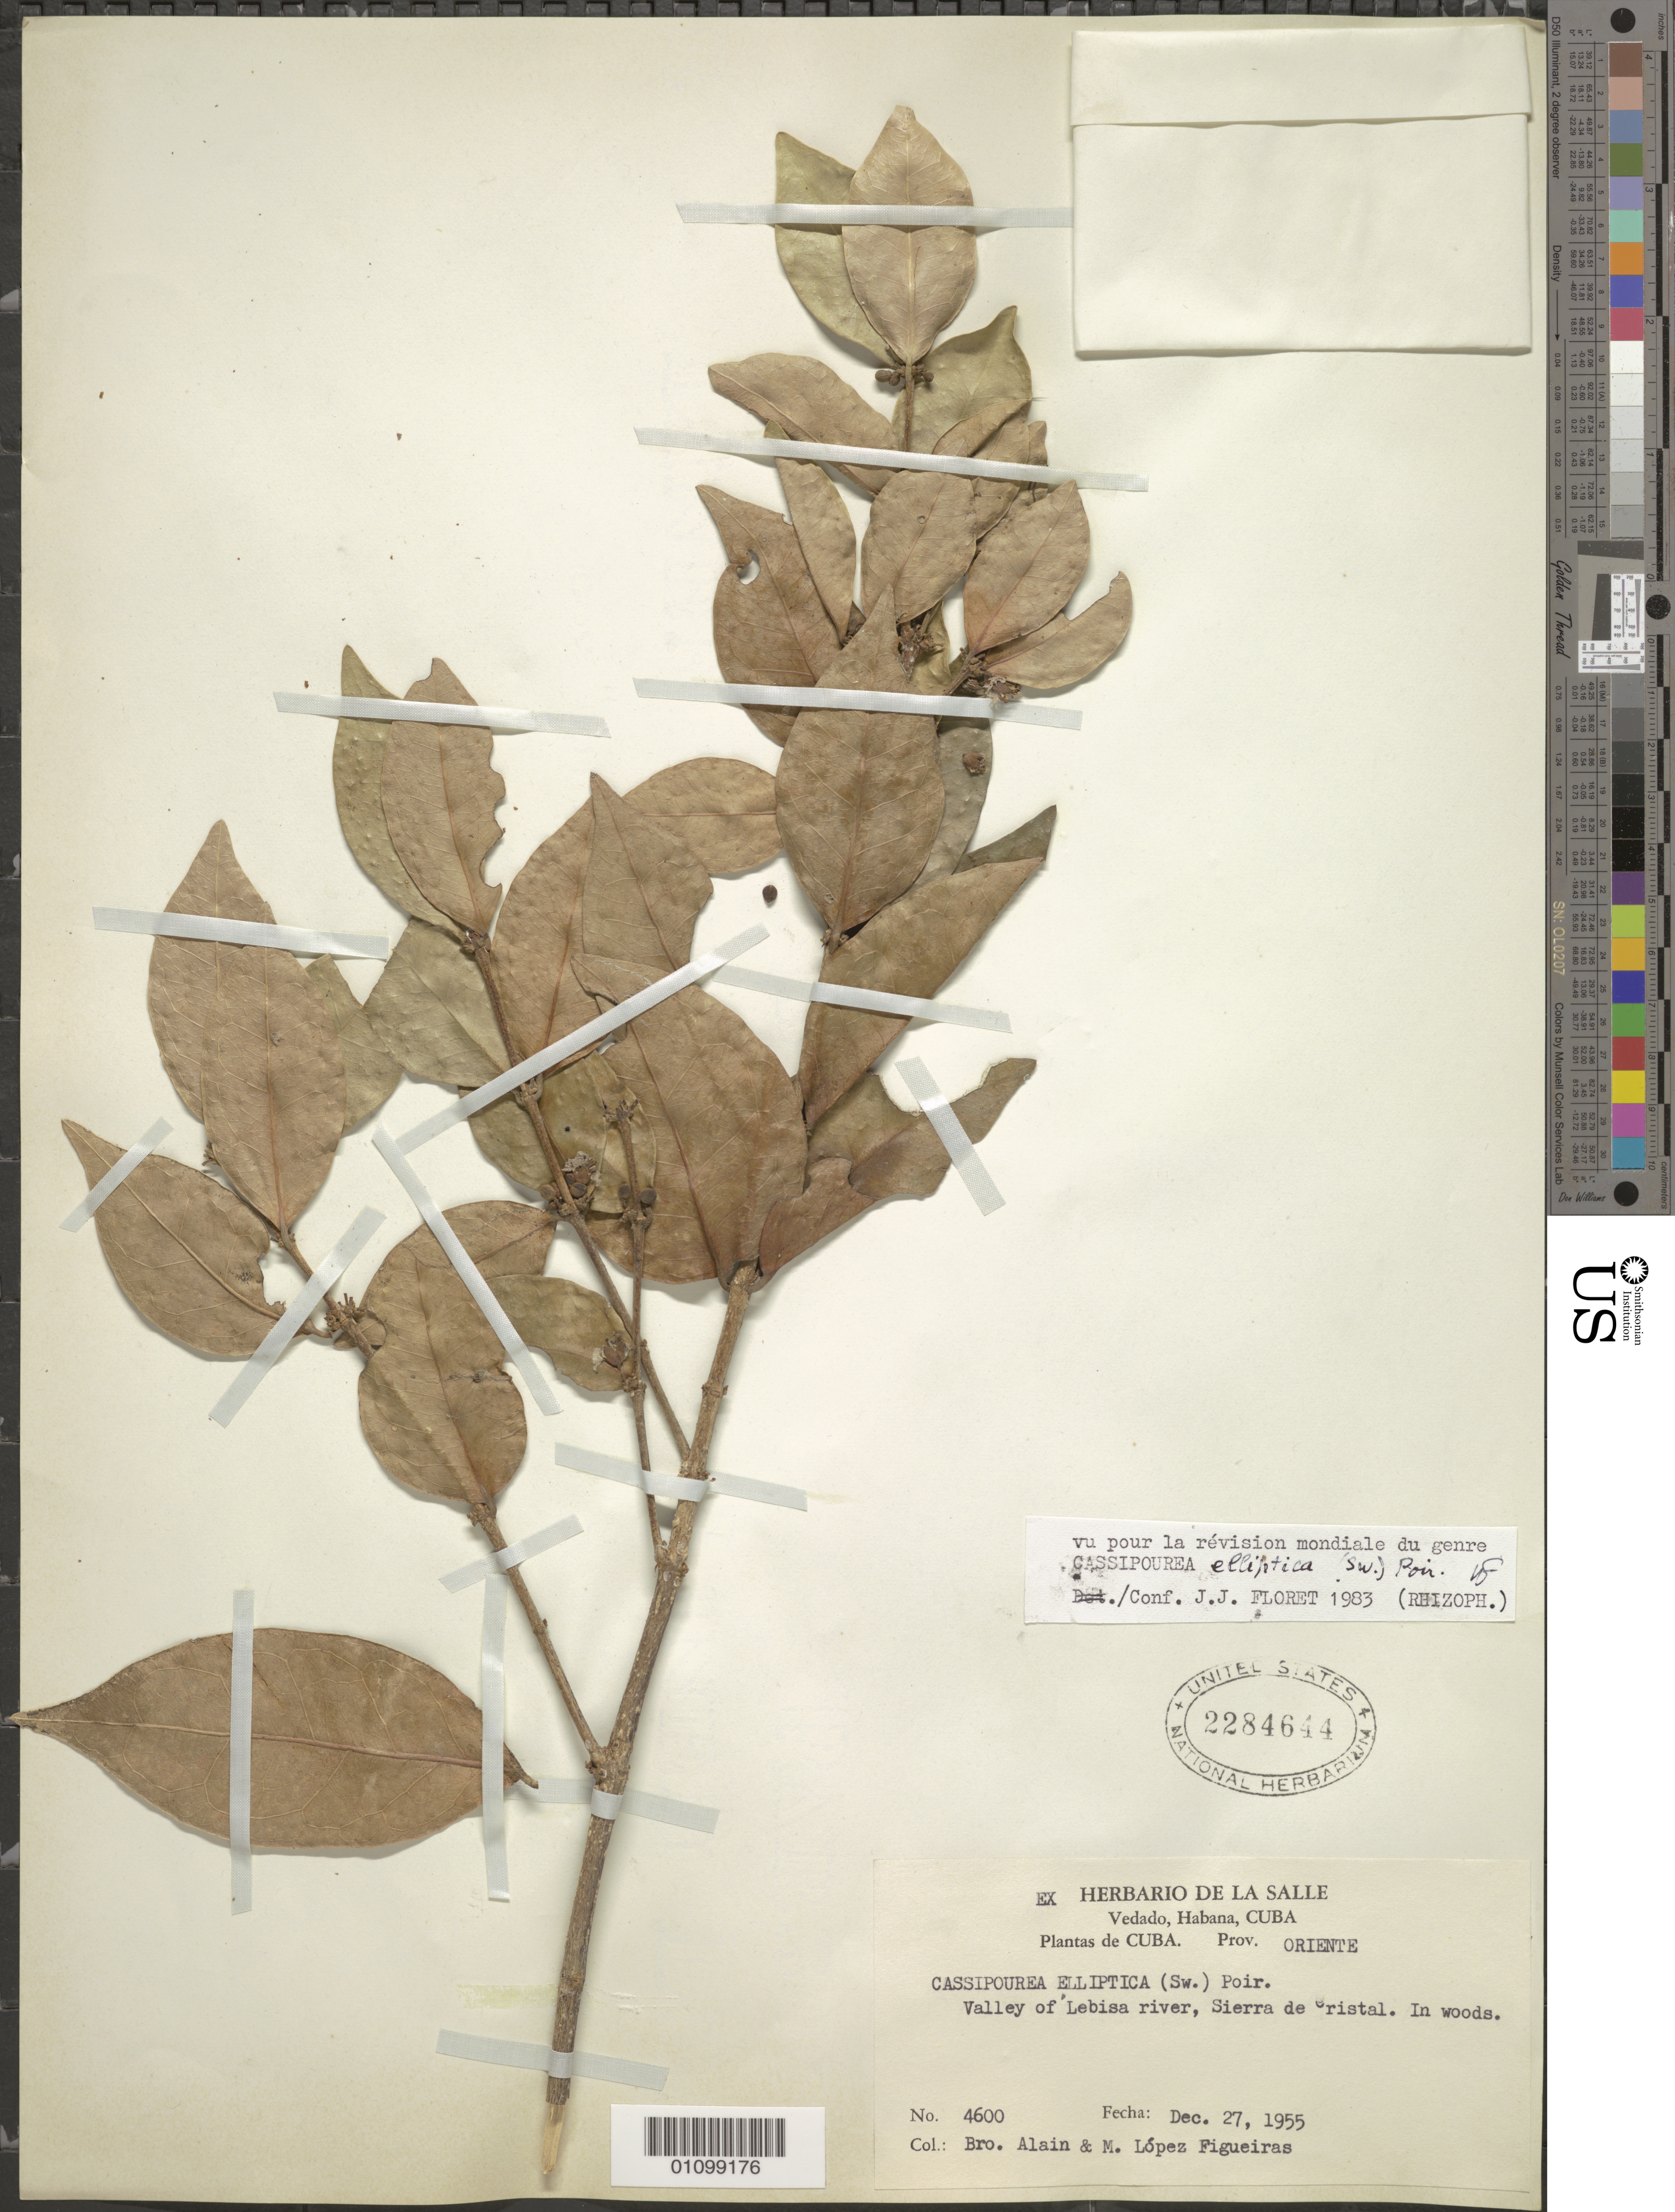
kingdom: Plantae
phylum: Tracheophyta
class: Magnoliopsida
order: Malpighiales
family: Rhizophoraceae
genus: Cassipourea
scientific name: Cassipourea elliptica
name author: (Sw.) Poir.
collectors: A. H. Liogier & M. López Figueiras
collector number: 4600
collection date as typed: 27 Dec 1955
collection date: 1955-12-27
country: Cuba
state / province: Oriente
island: Cuba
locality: Valley of Lebisa river, Sierra de Cristal In woods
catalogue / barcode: US 2284644